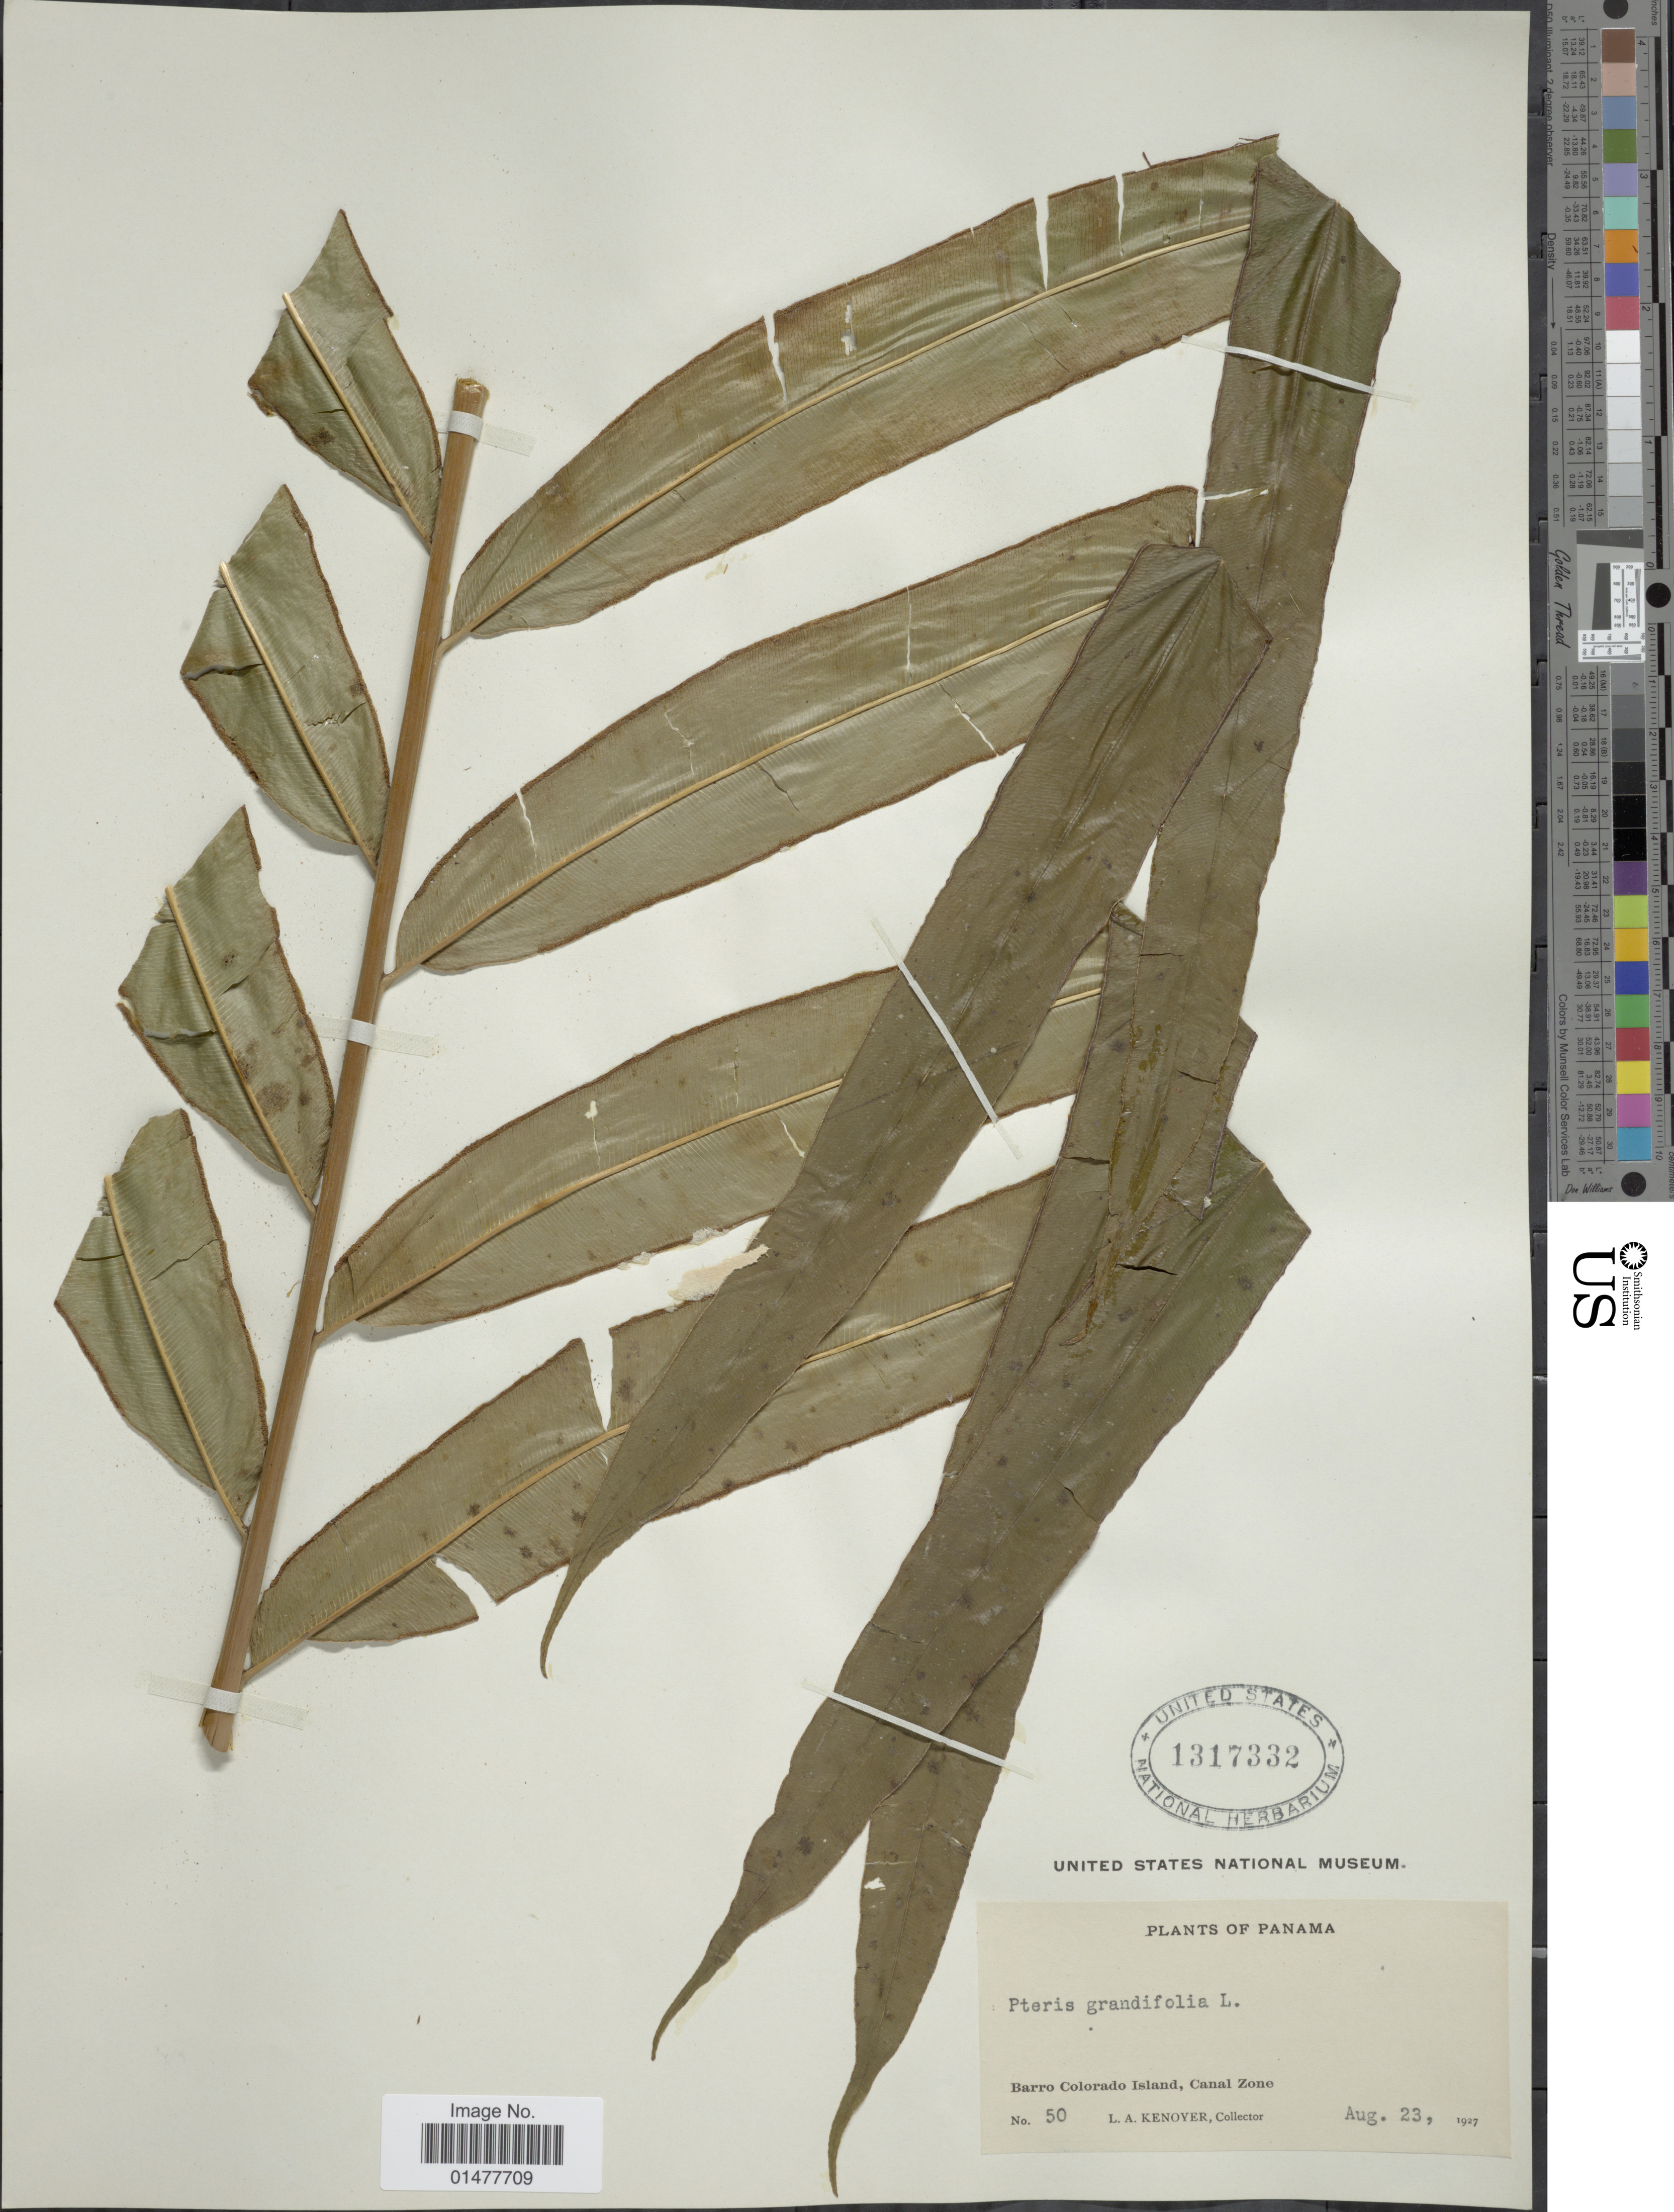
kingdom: Plantae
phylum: Tracheophyta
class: Polypodiopsida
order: Polypodiales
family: Pteridaceae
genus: Pteris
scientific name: Pteris grandifolia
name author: L.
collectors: L. A. Kenoyer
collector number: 50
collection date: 1927-08-23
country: Panama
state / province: Panamá Oeste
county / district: Canal Zone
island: Barro Colorado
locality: Barro Colorado Island, Canal Zone.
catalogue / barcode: US 1317332